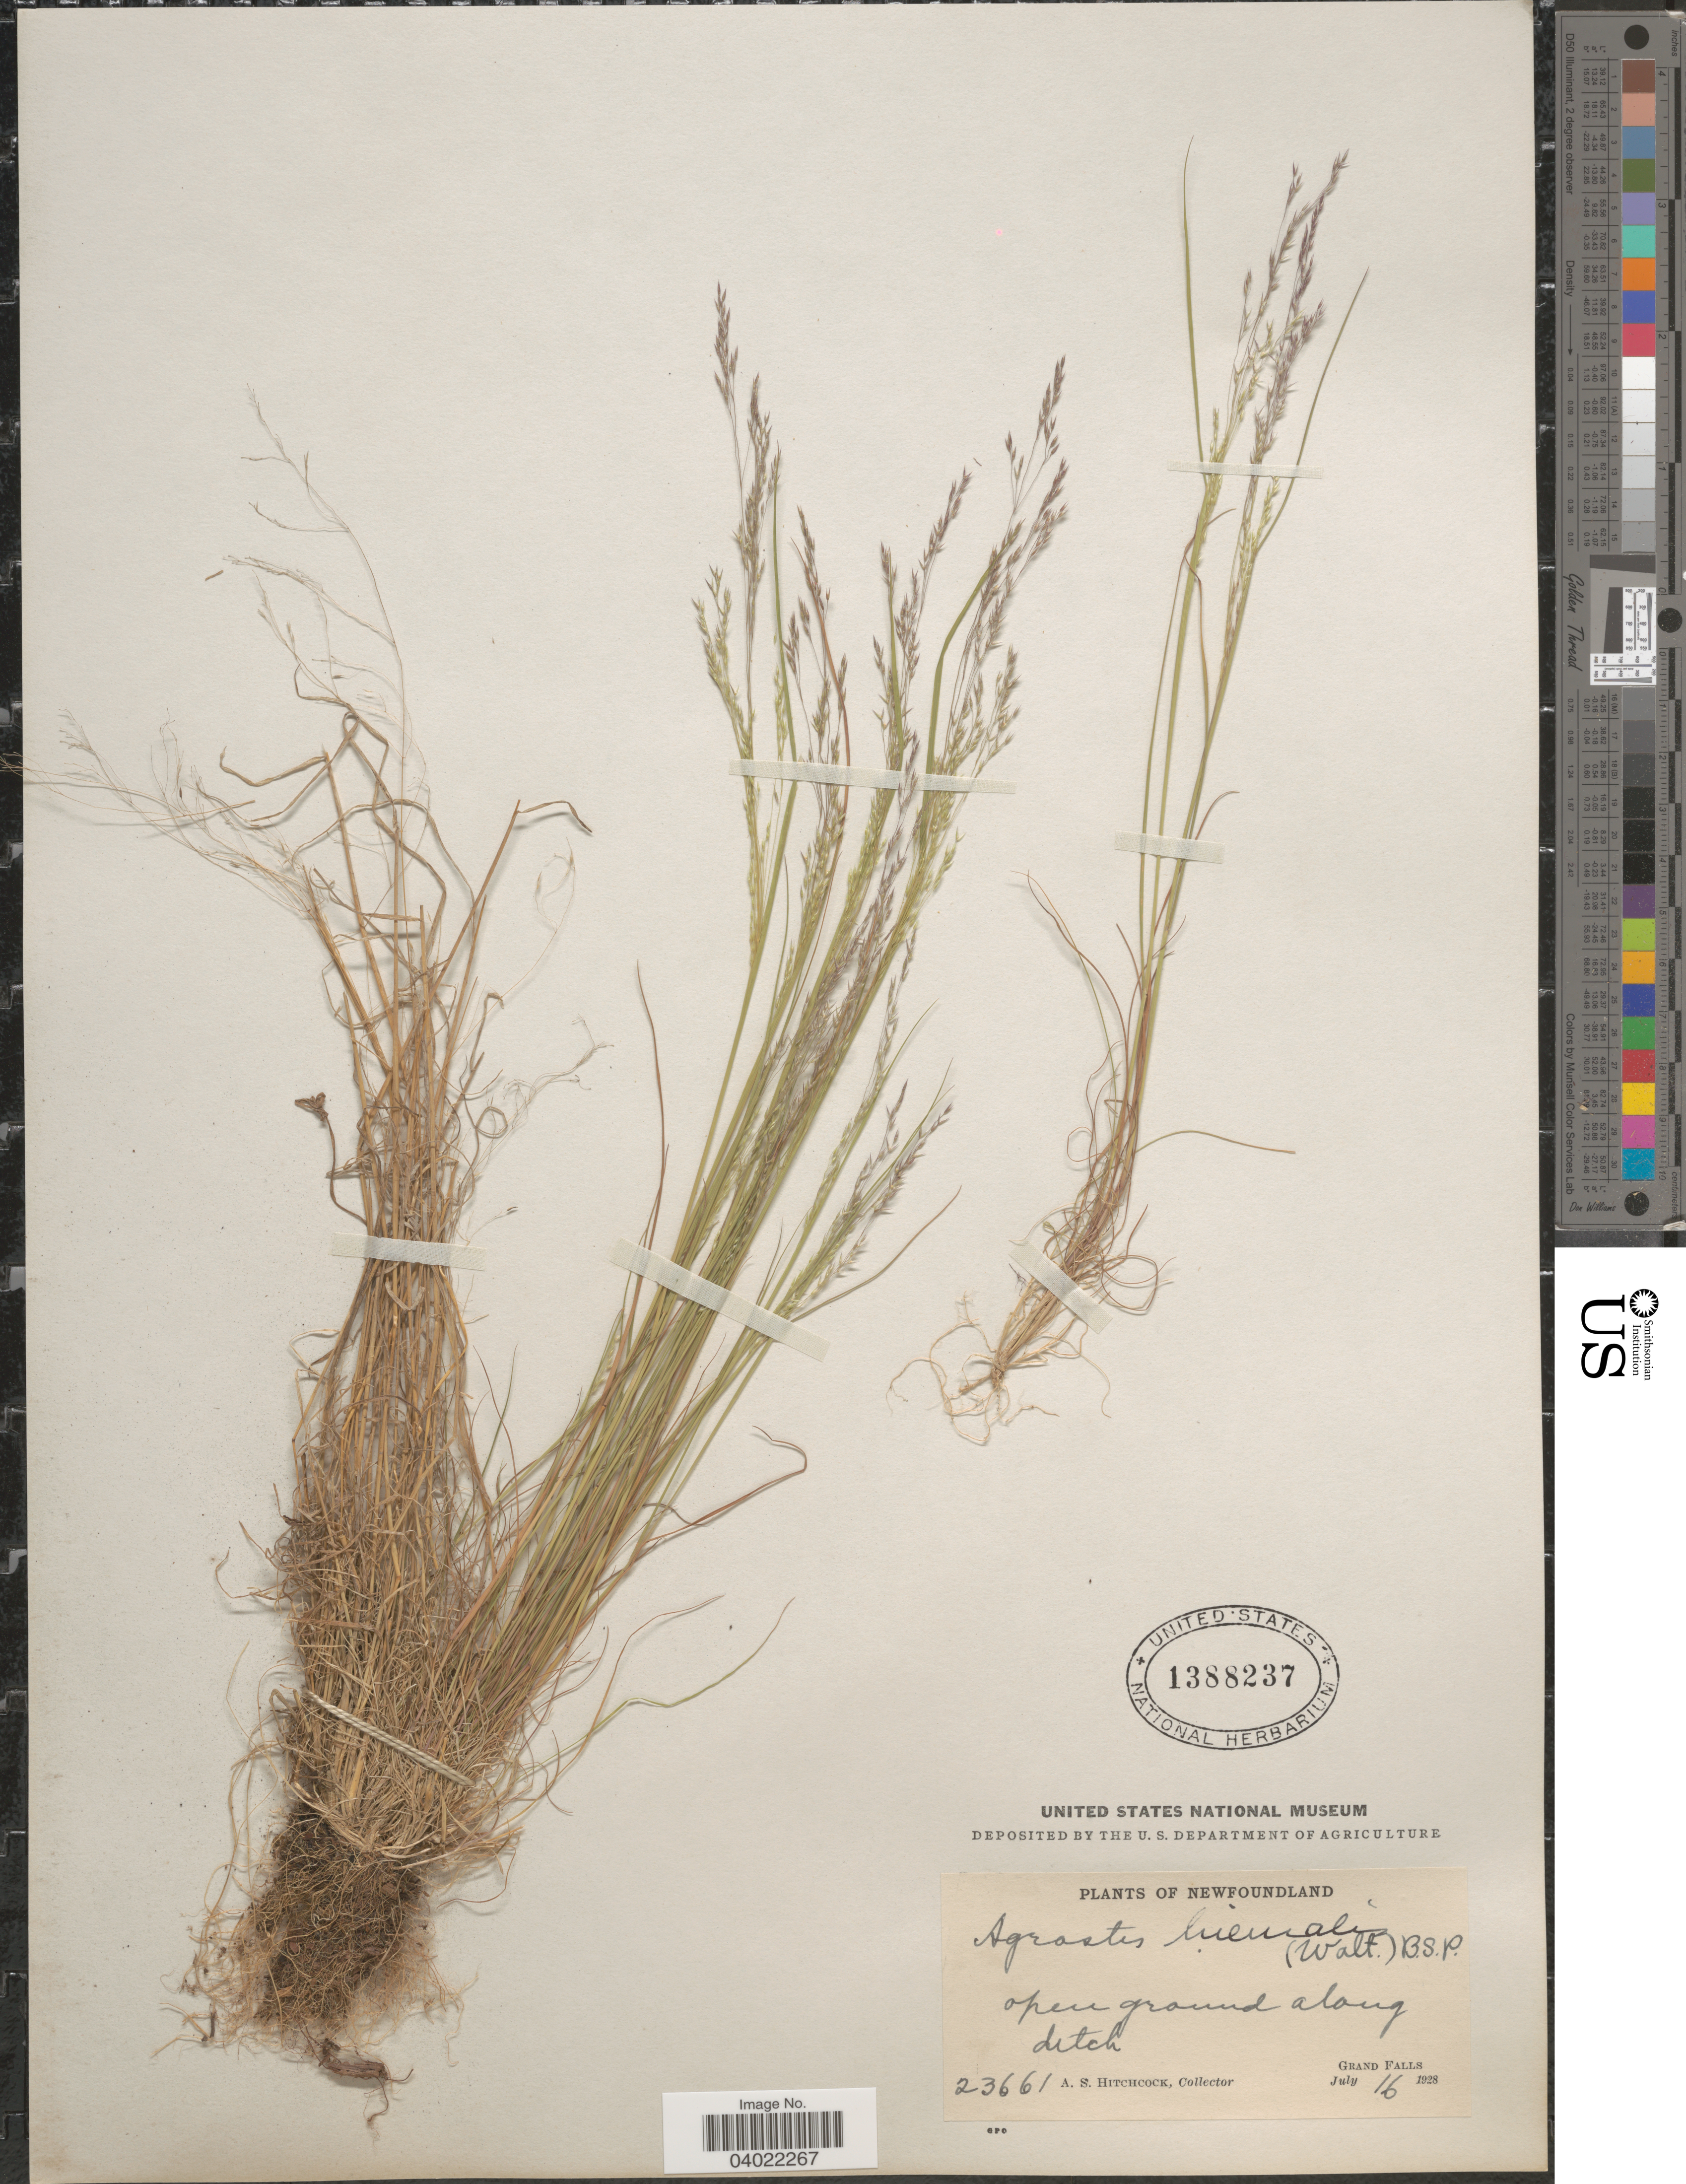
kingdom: Plantae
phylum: Tracheophyta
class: Liliopsida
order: Poales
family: Poaceae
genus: Agrostis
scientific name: Agrostis scabra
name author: Willd.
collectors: A. S. Hitchcock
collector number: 23661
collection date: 1928-07-16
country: Canada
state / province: Newfoundland and Labrador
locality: Grand Falls.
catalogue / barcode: US 1388237